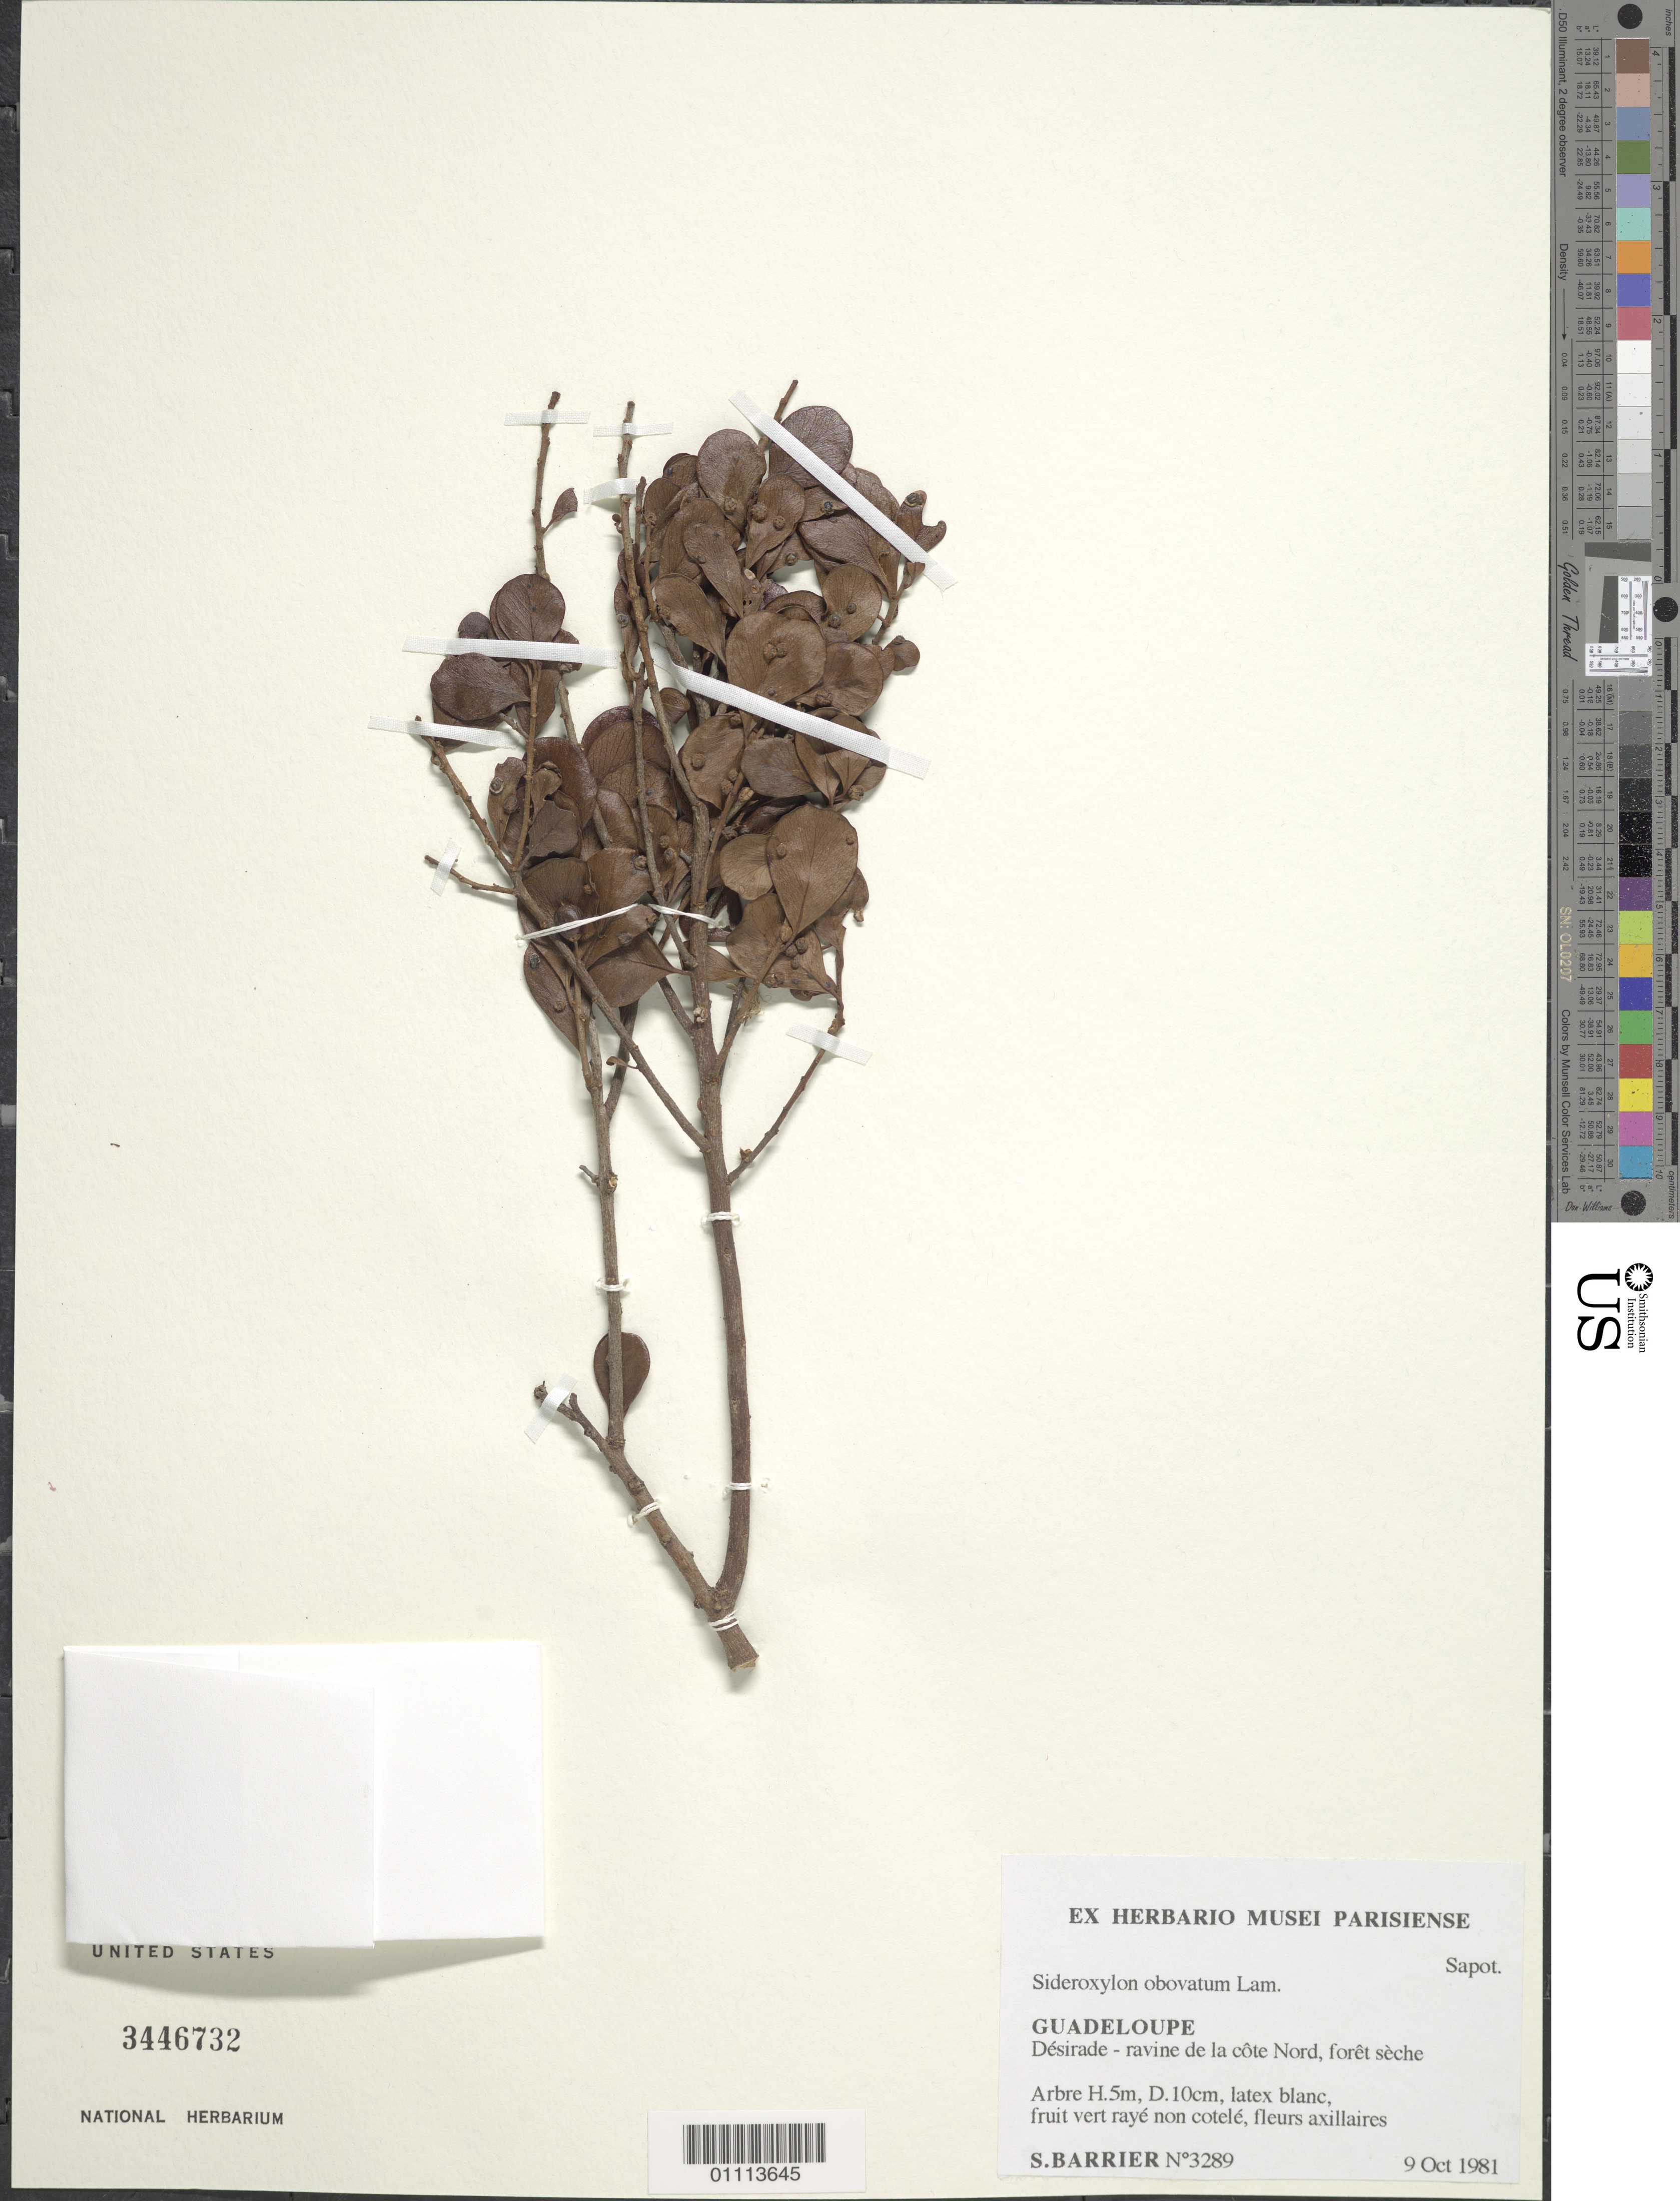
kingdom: Plantae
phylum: Tracheophyta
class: Magnoliopsida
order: Ericales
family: Sapotaceae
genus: Sideroxylon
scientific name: Sideroxylon obovatum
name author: Lam.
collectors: ex herb. Mus. Paris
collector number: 3289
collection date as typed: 09 Oct 1981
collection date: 1981-10-09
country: Guadeloupe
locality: Desirade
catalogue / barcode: US 3446732